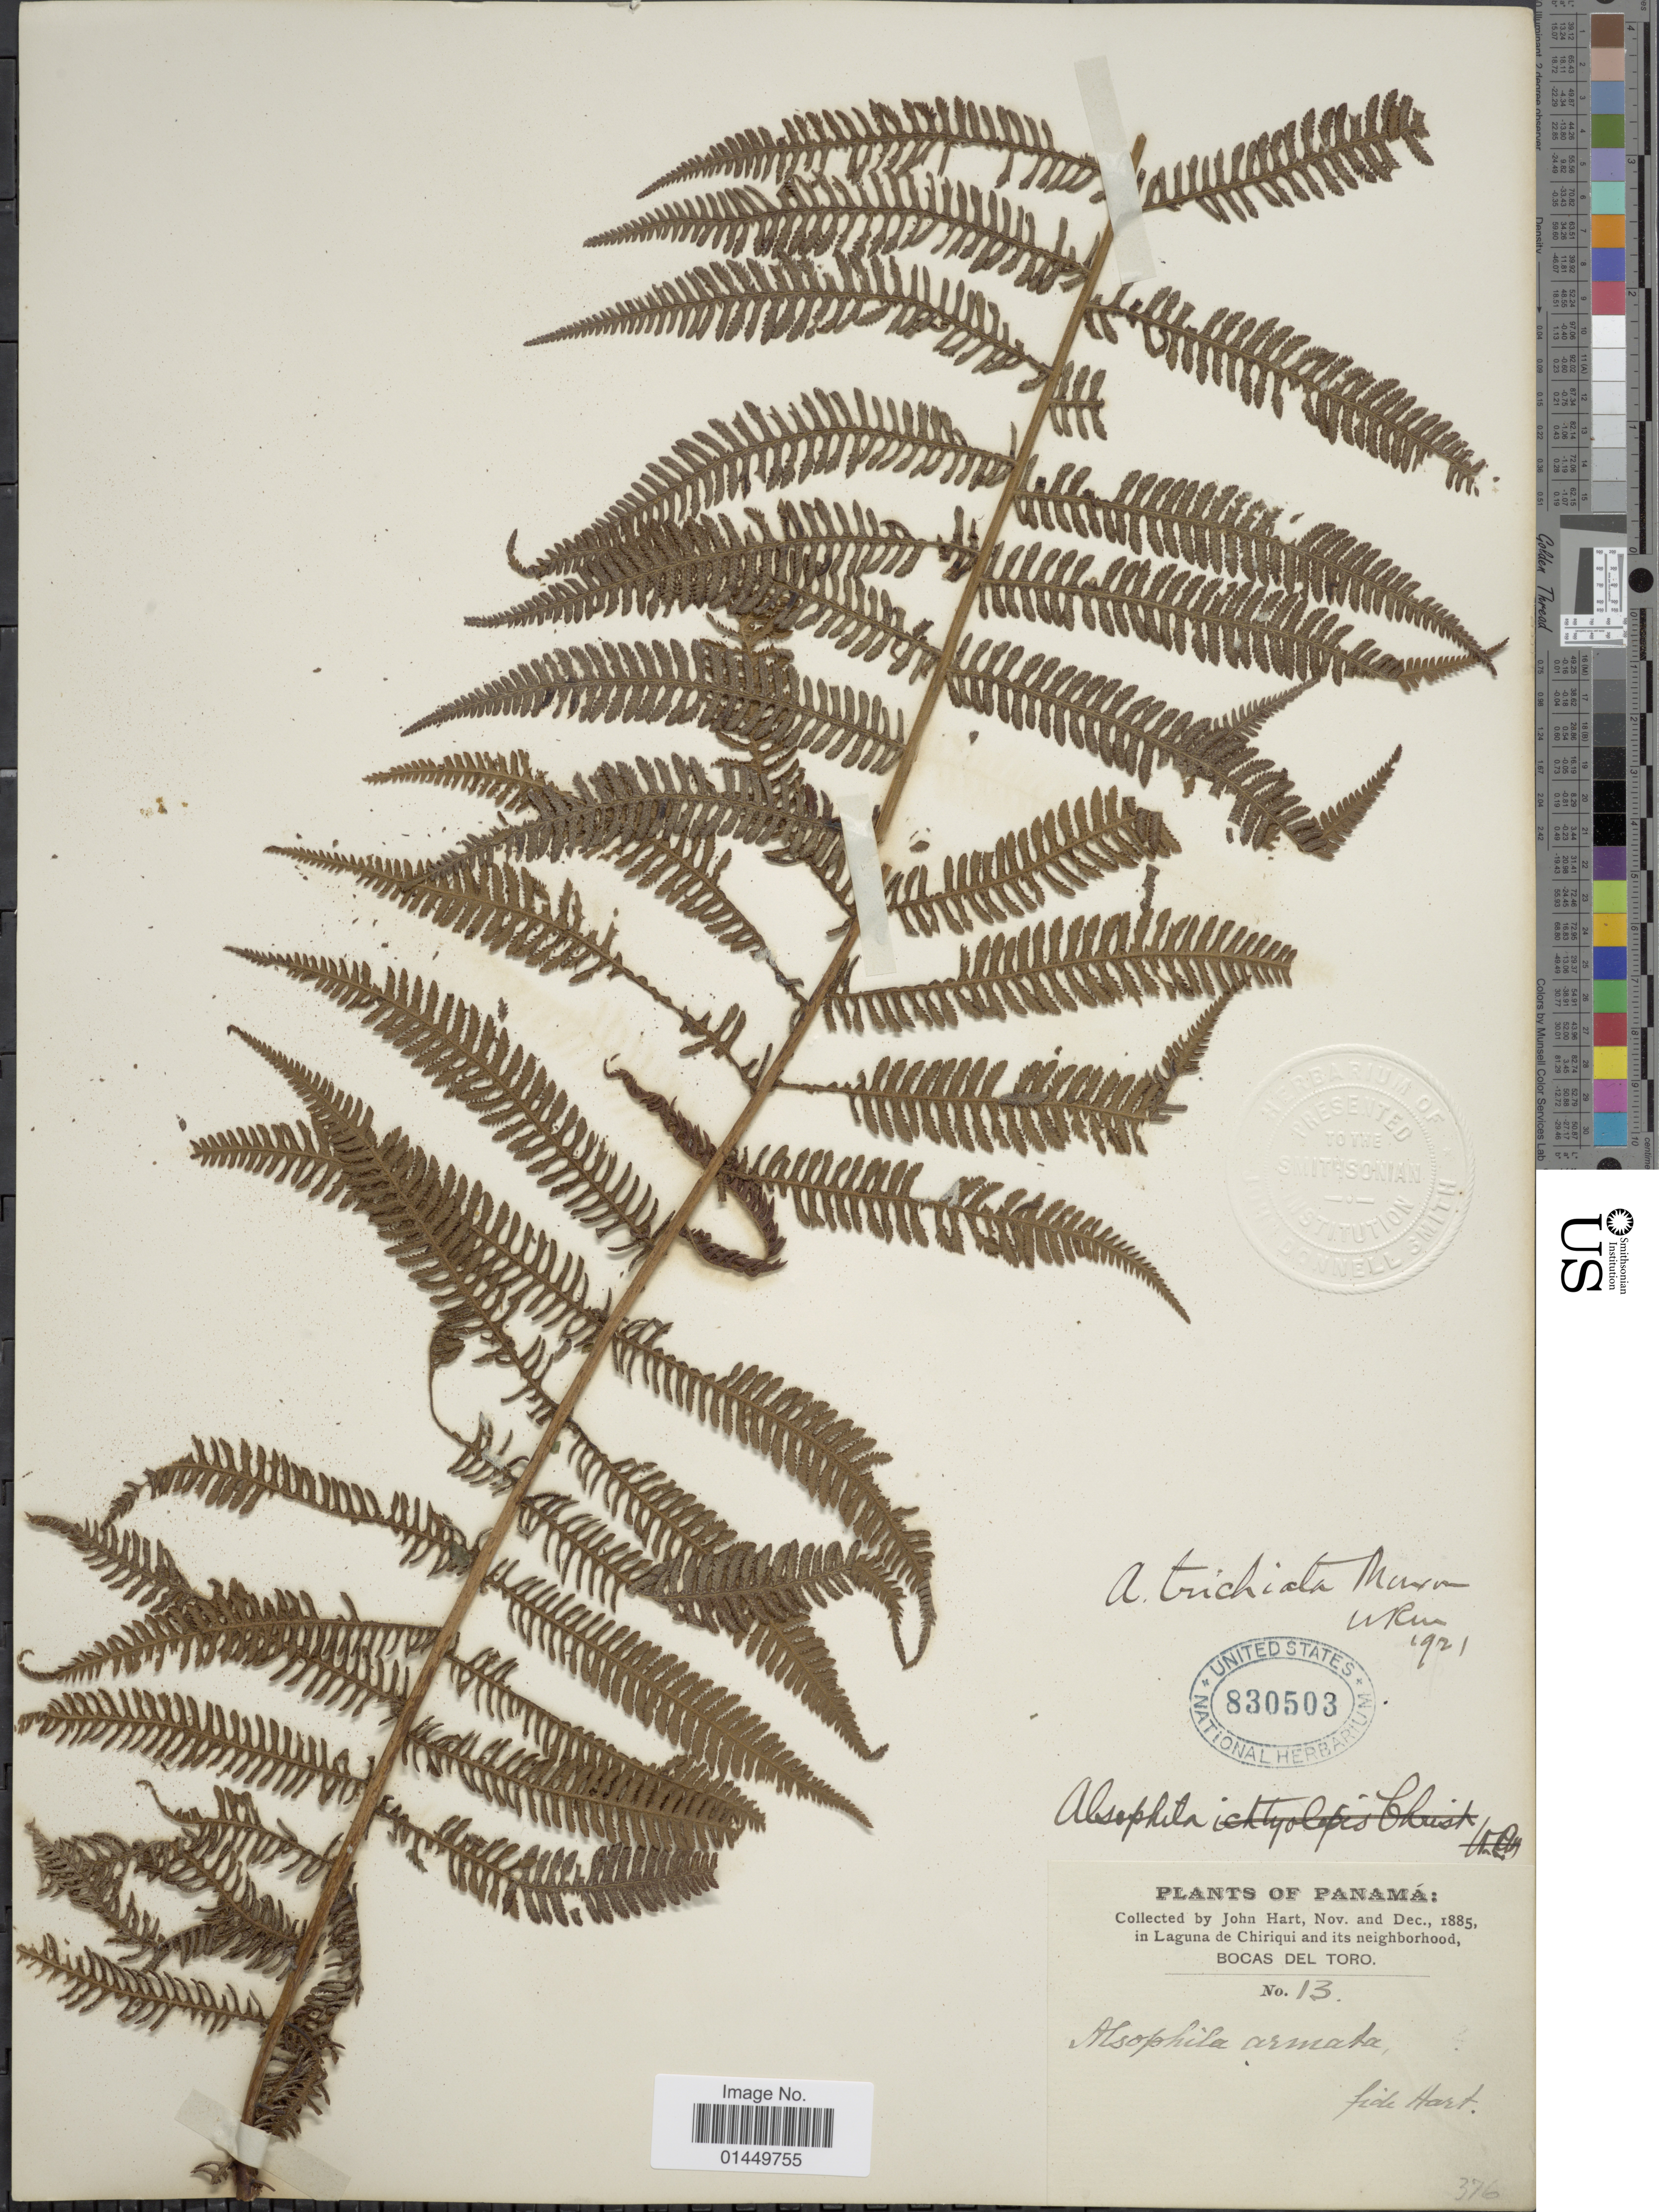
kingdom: Plantae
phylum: Tracheophyta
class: Polypodiopsida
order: Cyatheales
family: Cyatheaceae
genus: Cyathea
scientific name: Cyathea trichiata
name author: (Maxon) Domin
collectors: J. H. Hart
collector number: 13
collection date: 1885-10/1885-11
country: Panama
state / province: Bocas del Toro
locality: In Laguna de Chiriqui and its neighbourhood, Bocas del Toro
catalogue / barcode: US 830503